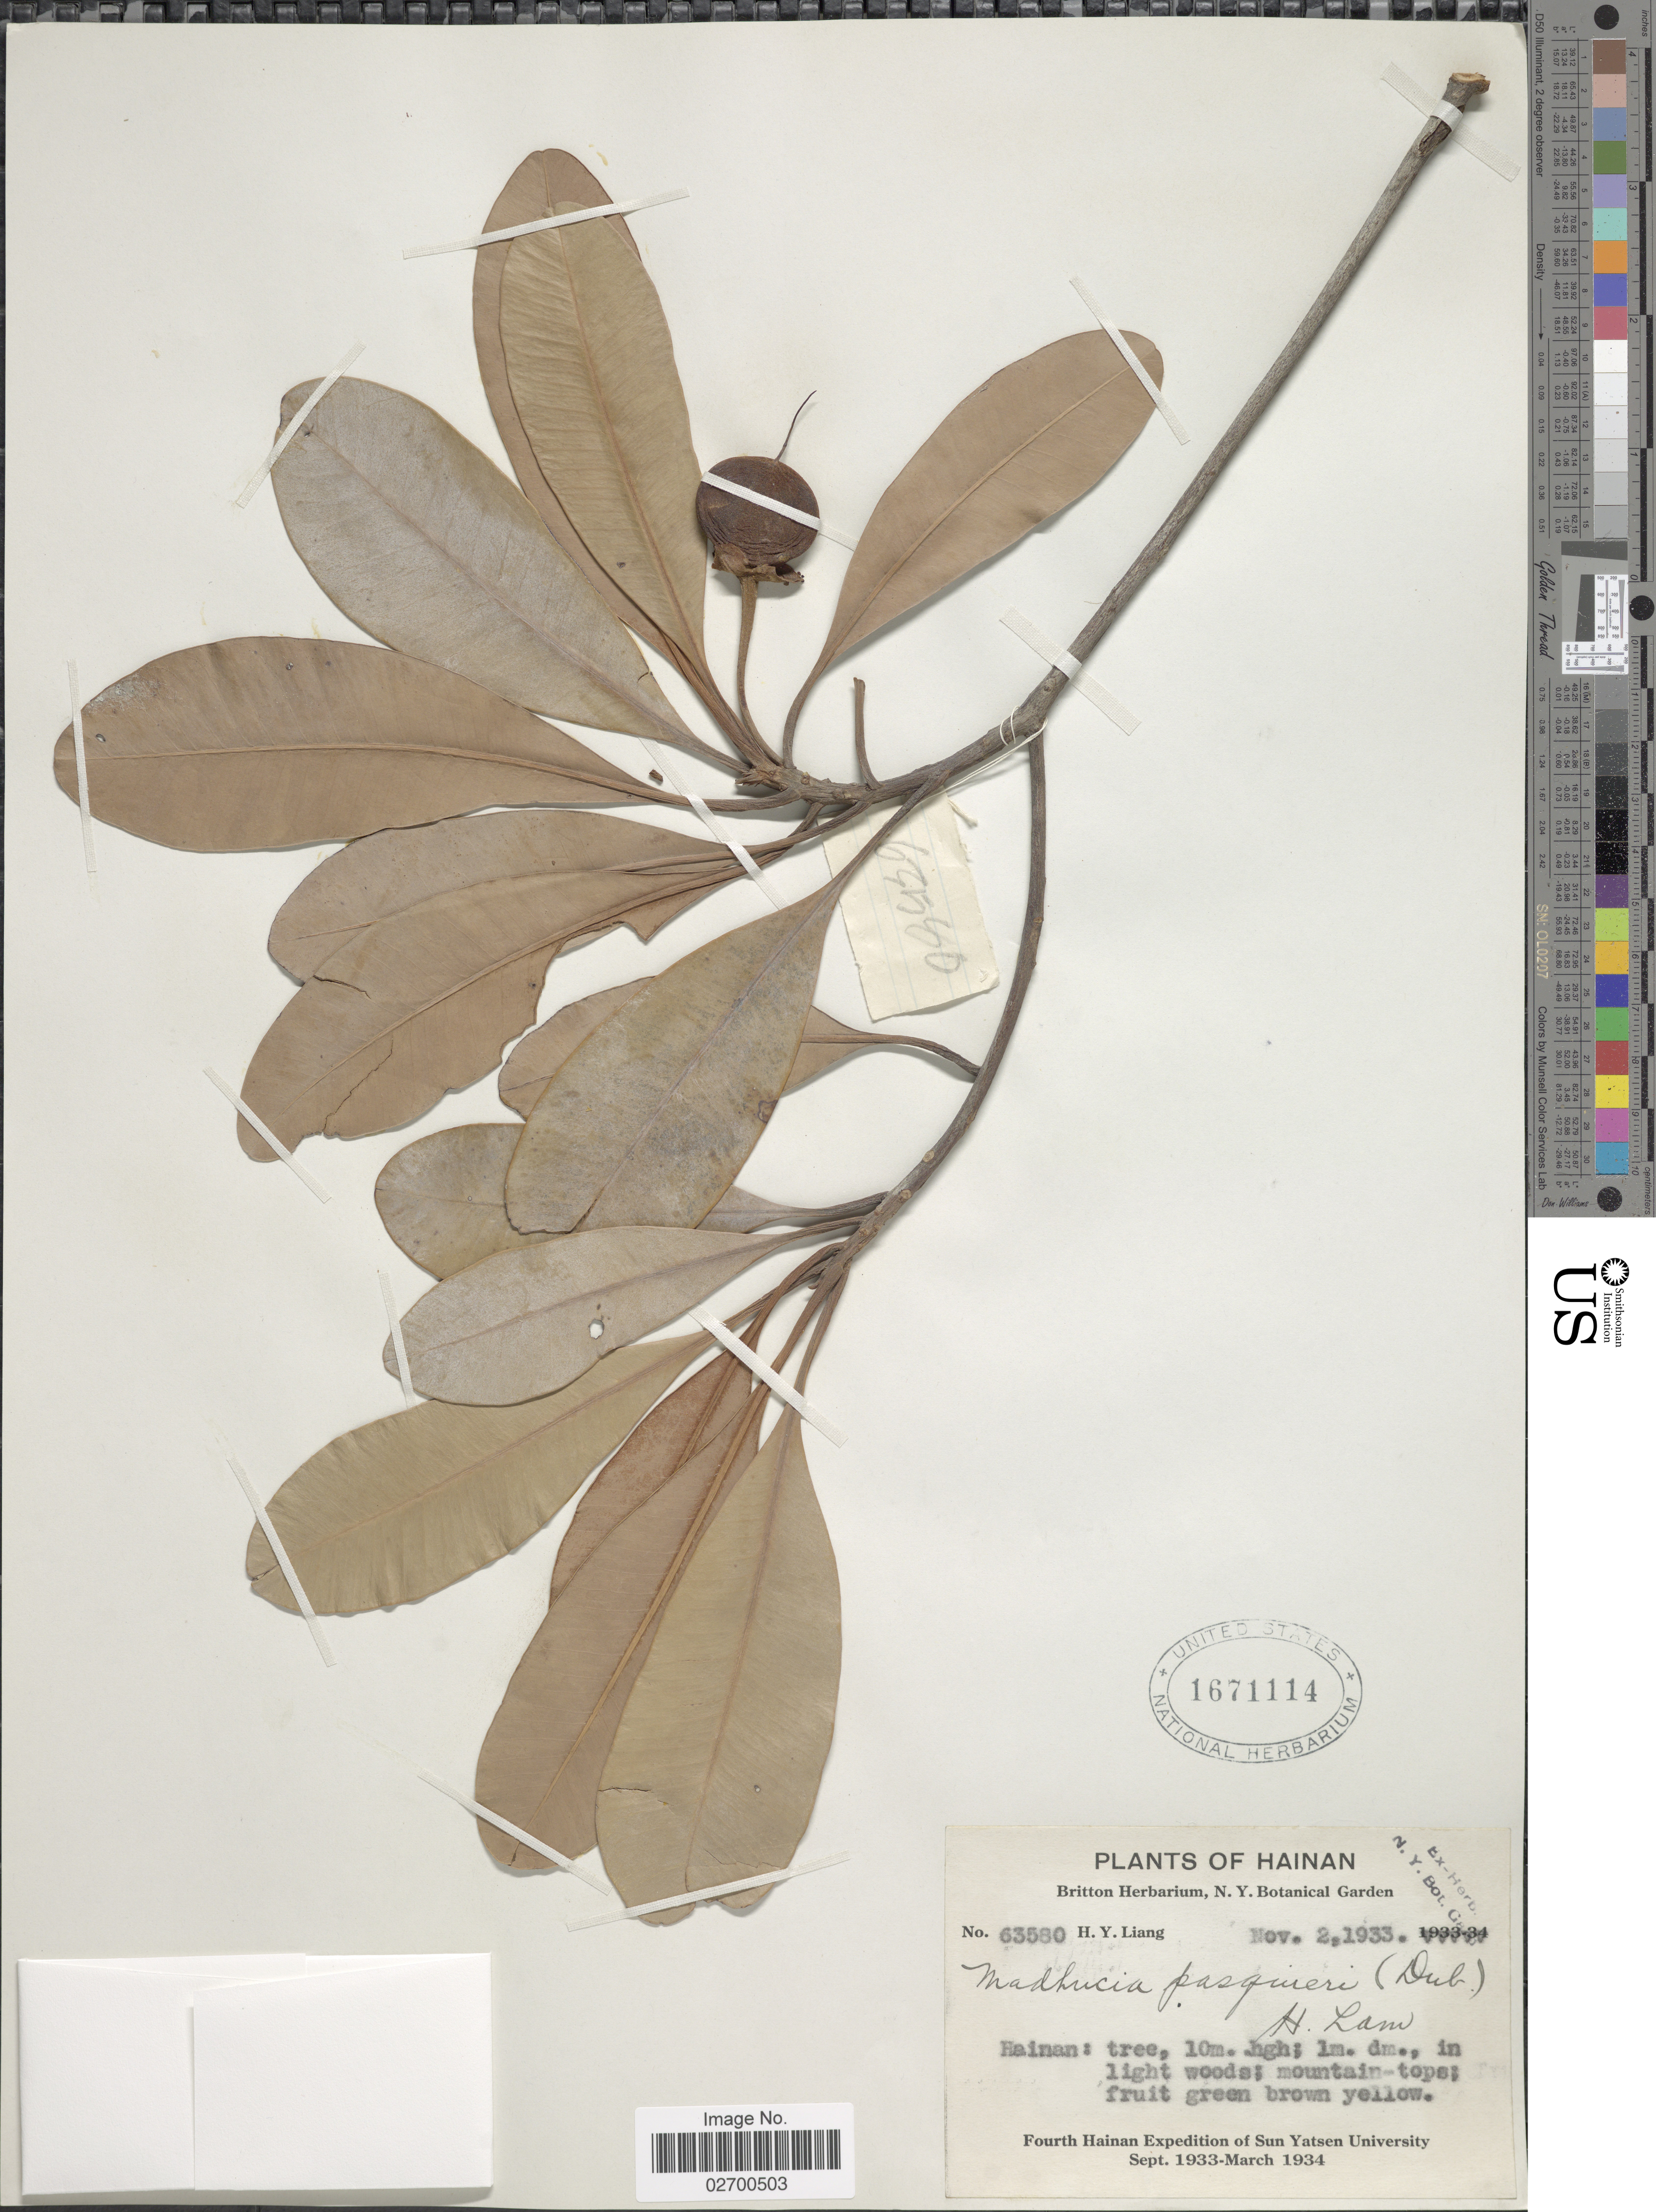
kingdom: Plantae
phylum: Tracheophyta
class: Magnoliopsida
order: Ericales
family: Sapotaceae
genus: Madhuca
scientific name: Madhuca pasquieri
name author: (Dubard) H.J. Lam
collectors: H. Y. Liang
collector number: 63580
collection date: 1933-11-02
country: China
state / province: Hainan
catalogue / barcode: US 1671114